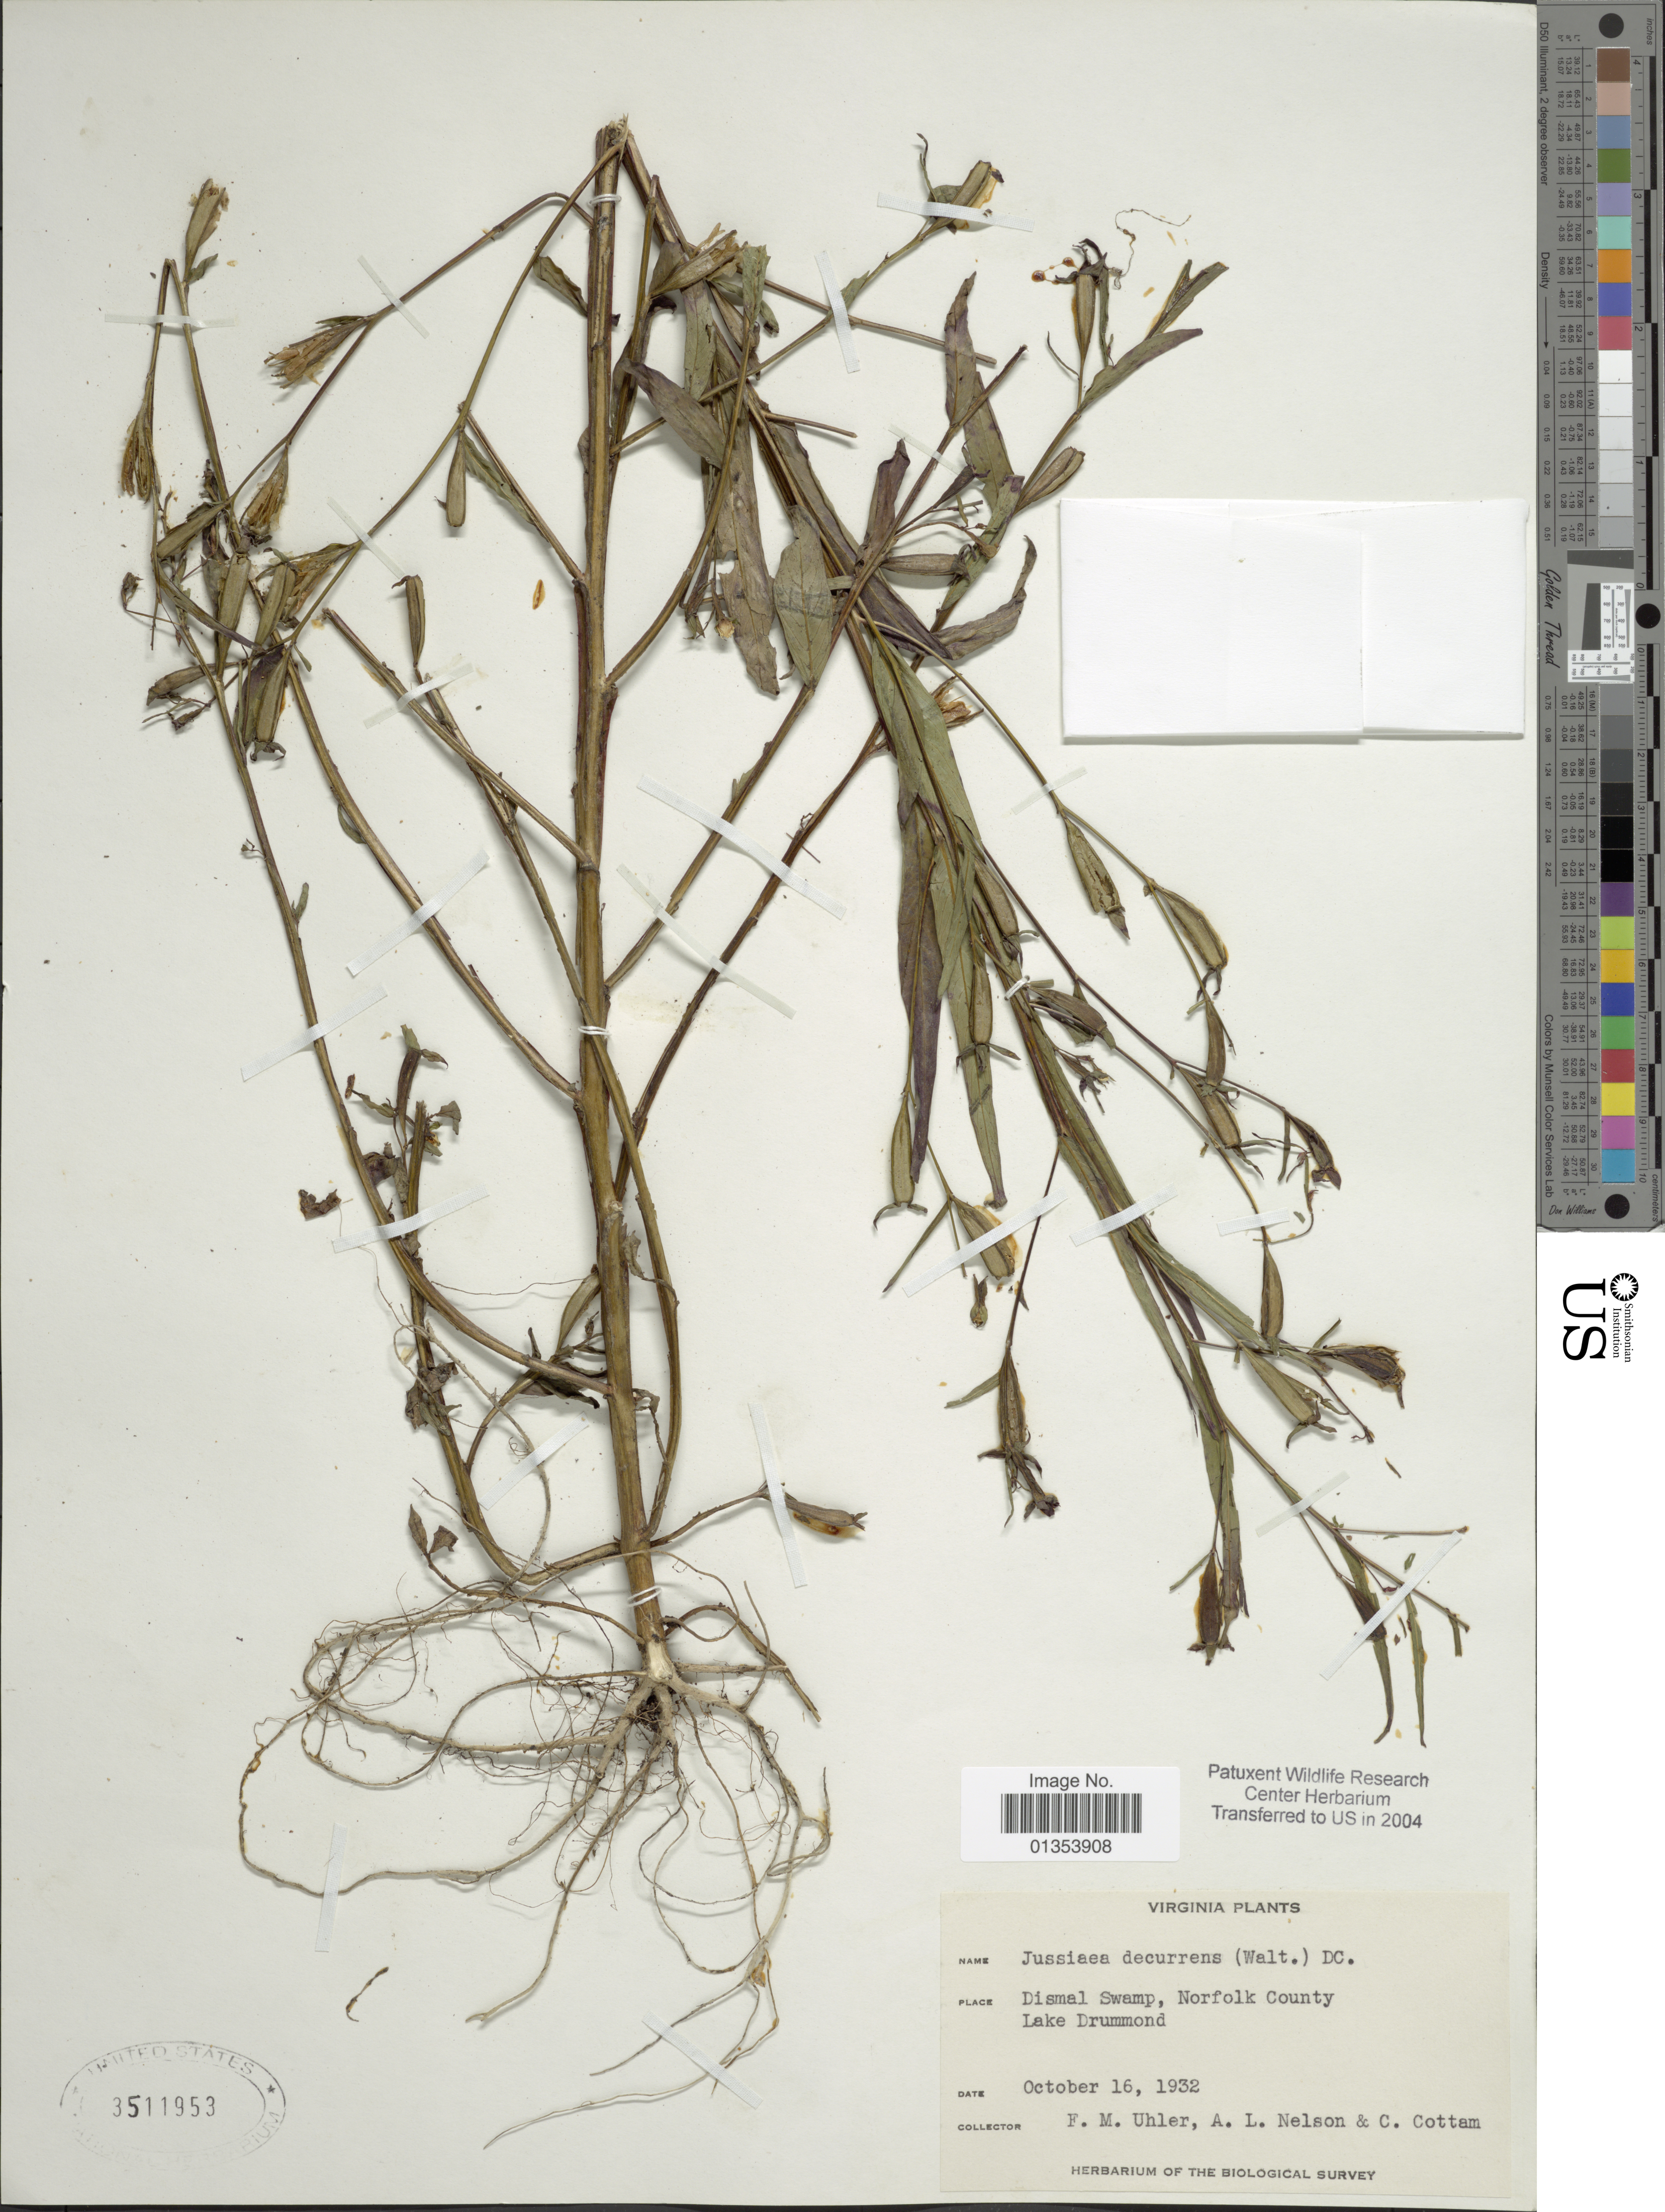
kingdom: Plantae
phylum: Tracheophyta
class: Magnoliopsida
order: Myrtales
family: Onagraceae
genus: Ludwigia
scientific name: Ludwigia decurrens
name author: Walter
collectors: F. M. Uhler, A. L. Nelson & C. Cottam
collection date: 1932-10-16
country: United States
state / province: Virginia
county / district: City of Norfolk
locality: Dismal Swamp, Norfolk County, Lake Drummond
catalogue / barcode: US 3511953